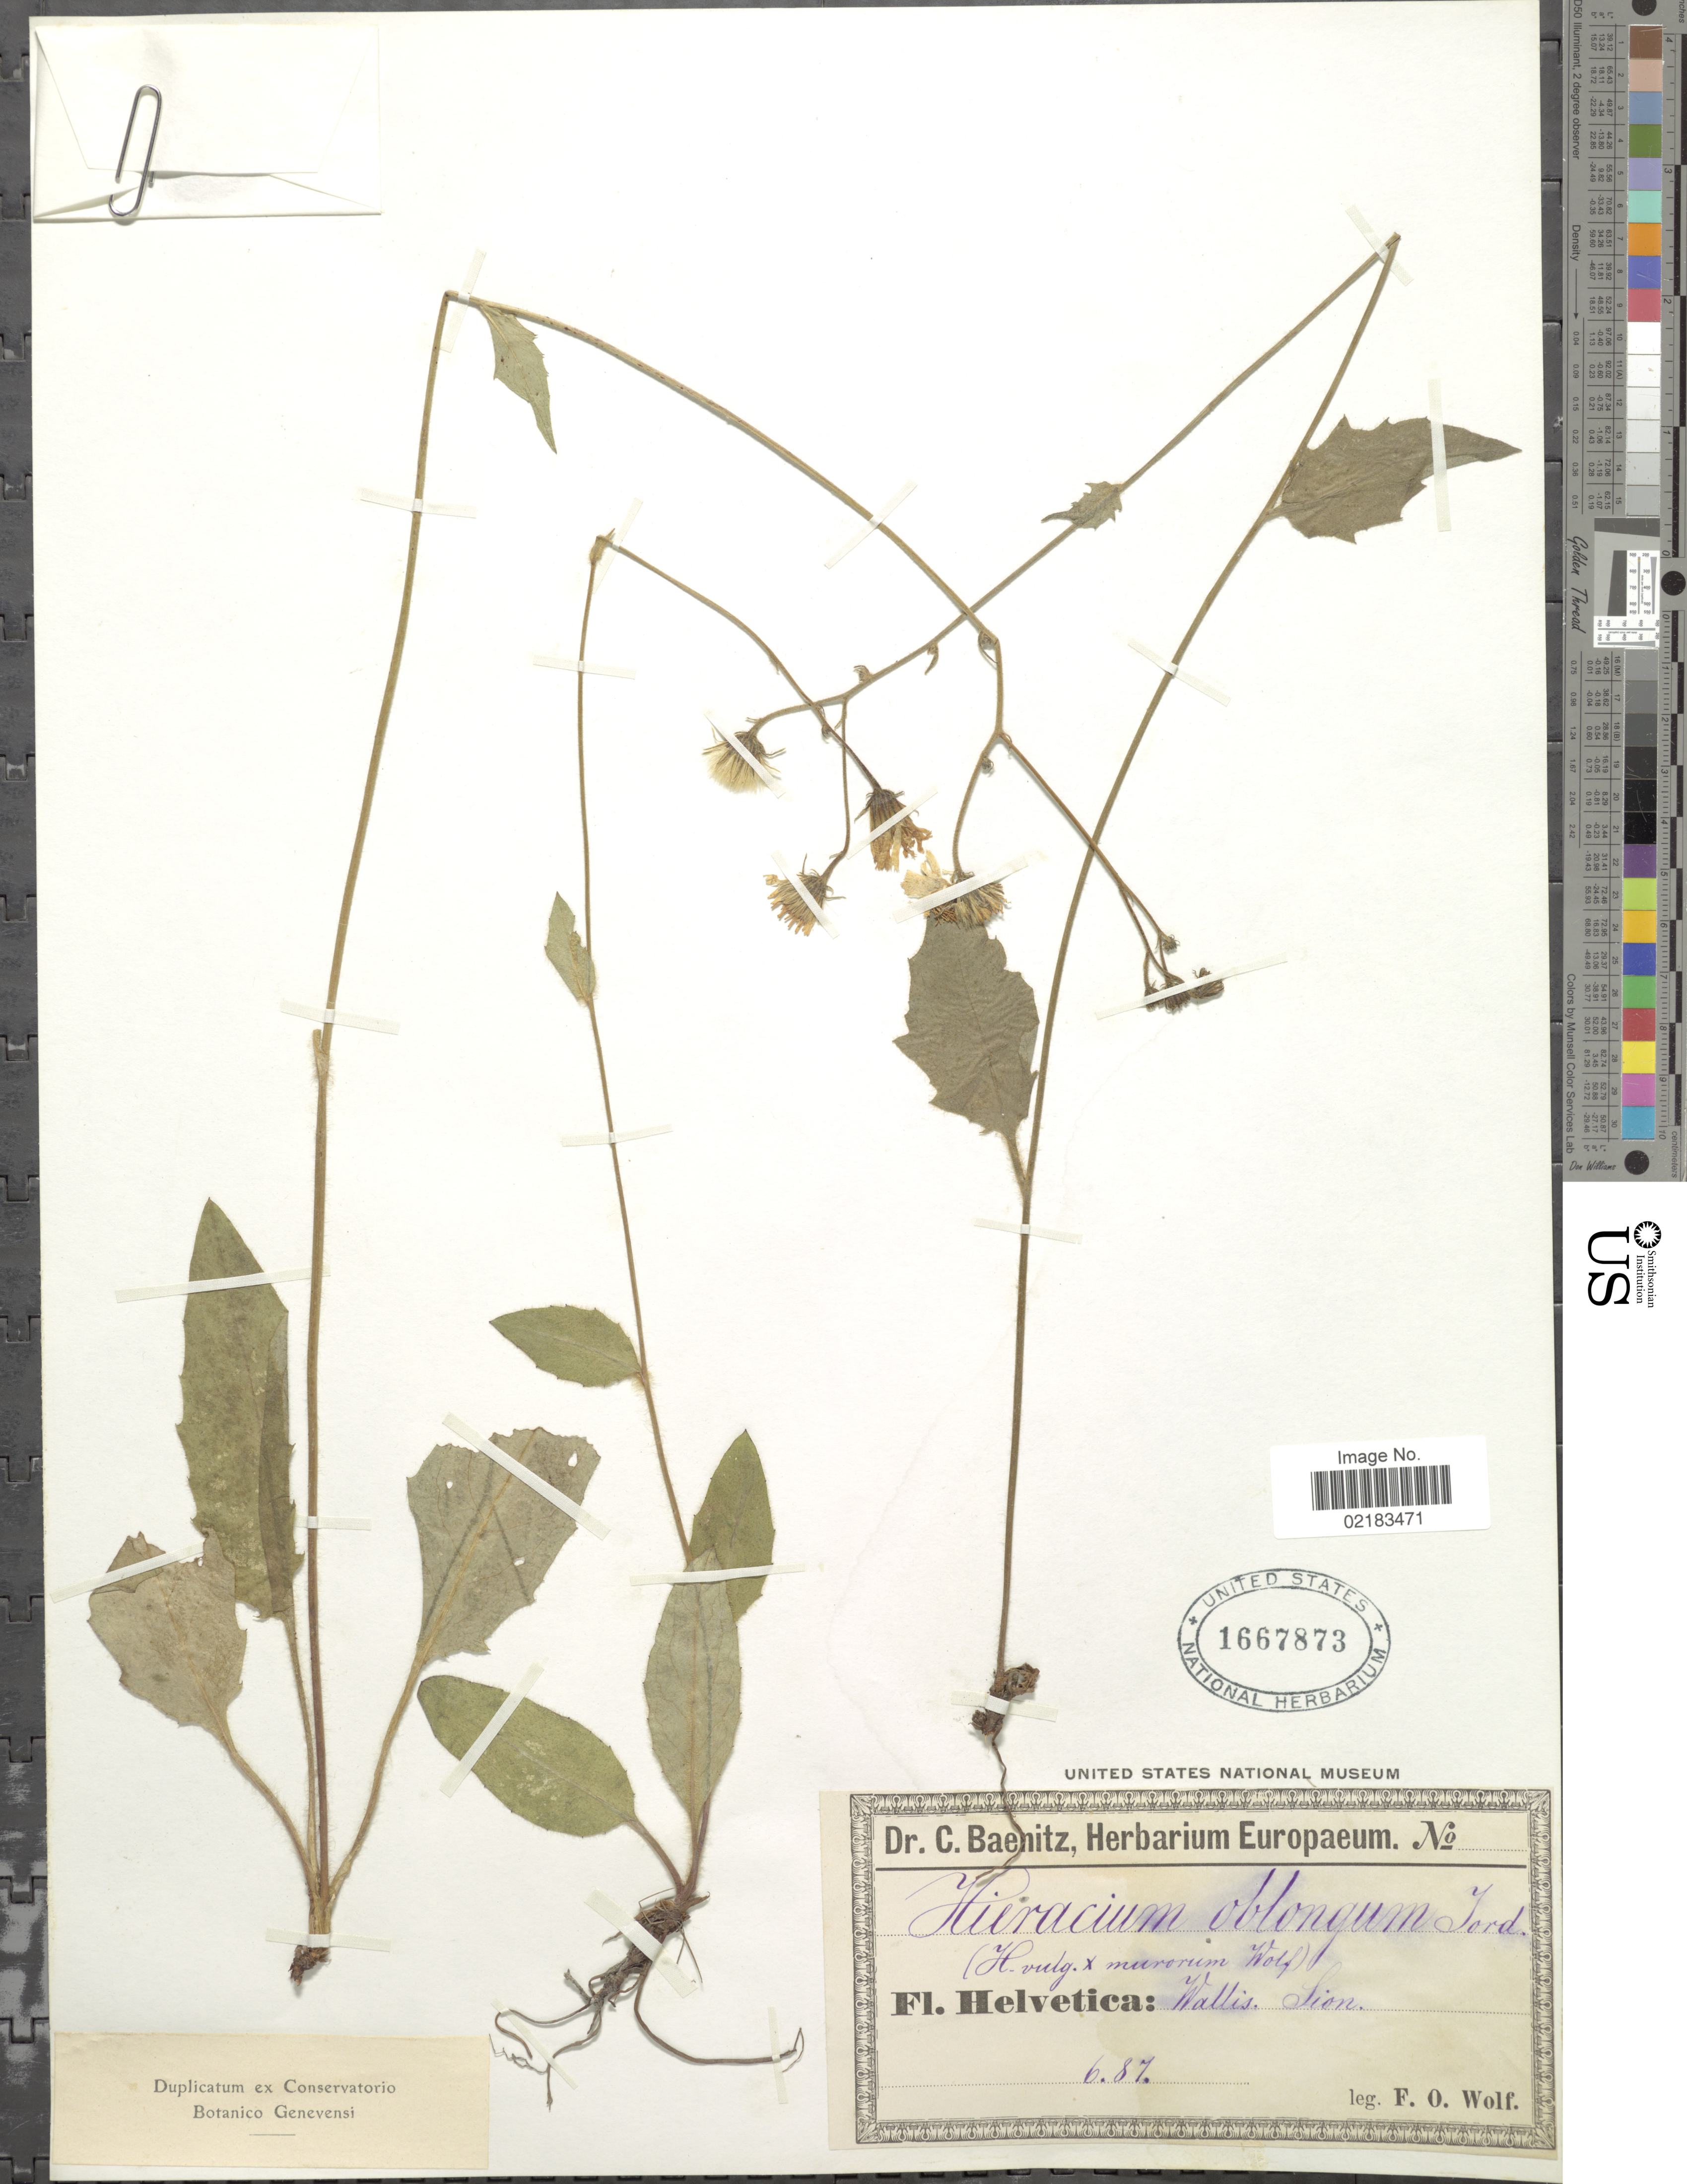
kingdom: Plantae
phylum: Tracheophyta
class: Magnoliopsida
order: Asterales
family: Asteraceae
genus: Hieracium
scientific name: Hieracium oblongum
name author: Jord.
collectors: F. Wolf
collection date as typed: Transcribed d/m/y: /6/87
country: Switzerland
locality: Wallis, Lion, Helvetica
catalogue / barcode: US 1667873